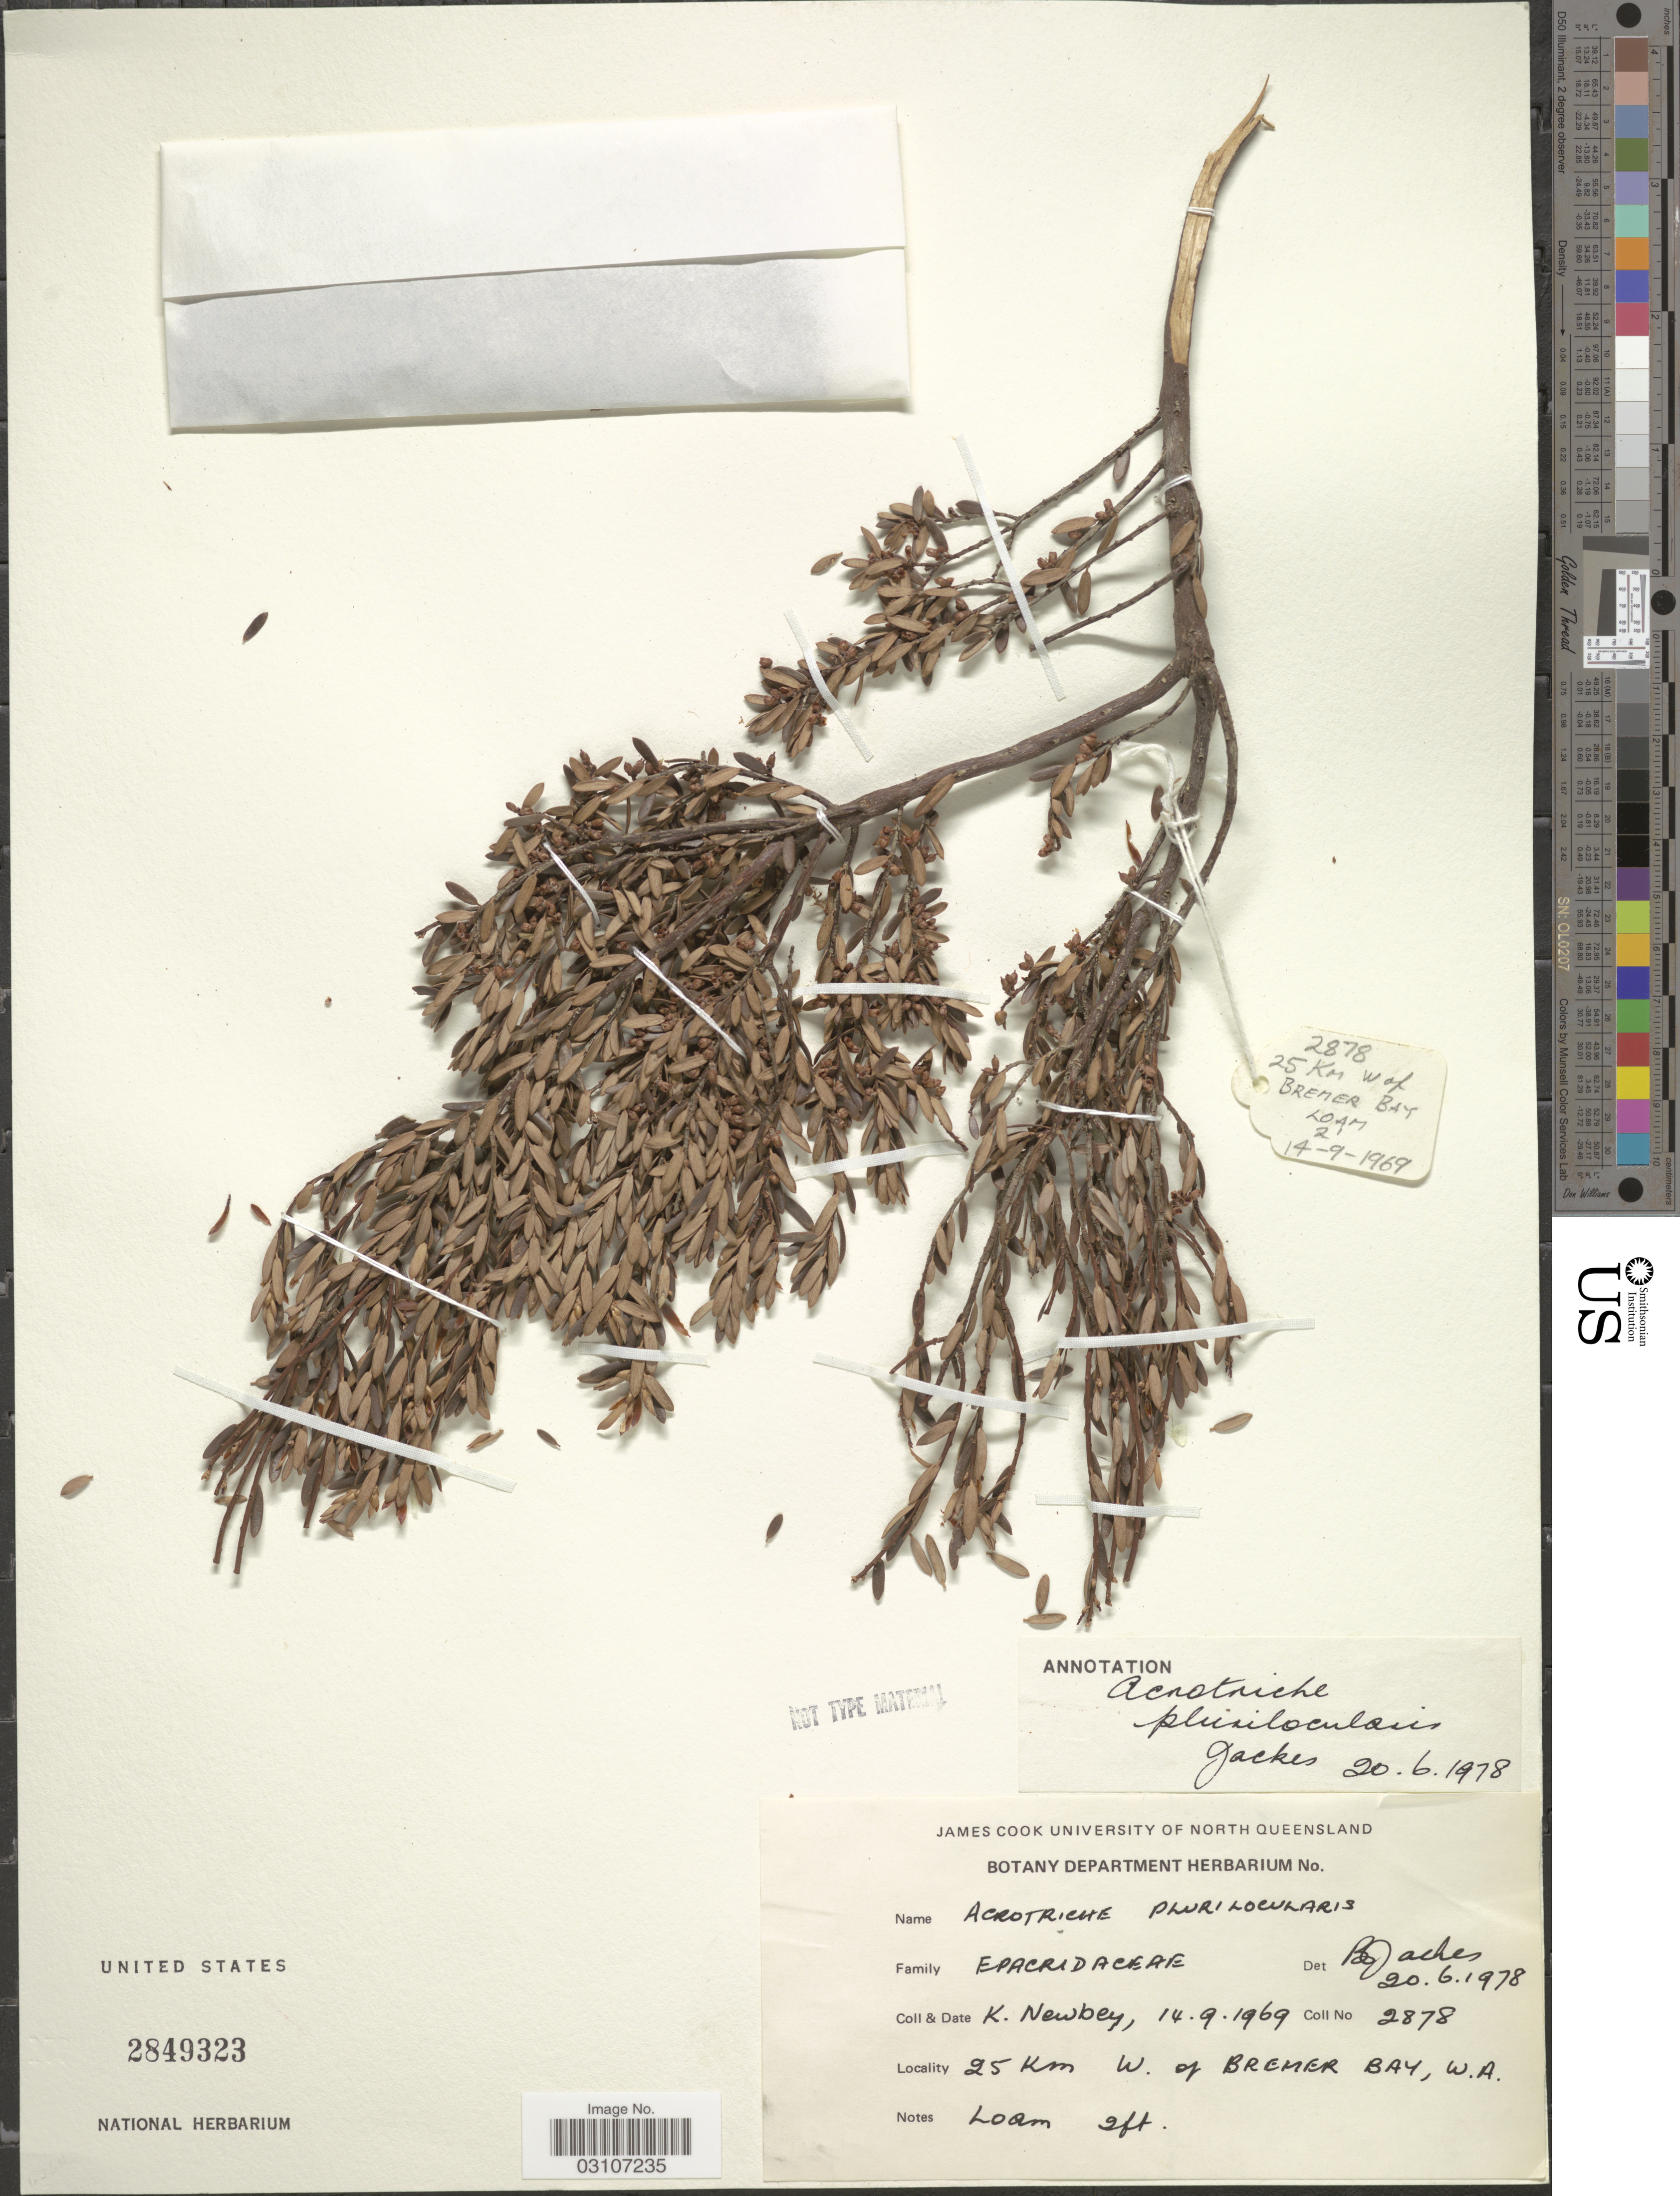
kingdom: Plantae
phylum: Tracheophyta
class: Magnoliopsida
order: Ericales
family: Ericaceae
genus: Acrotriche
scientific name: Acrotriche plurilocularis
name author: Jackes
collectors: K. Newbey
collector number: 2878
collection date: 1969-09-14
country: Australia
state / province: Western Australia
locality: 25 km W. of Bremer Bay, W. A.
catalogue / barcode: US 2849323